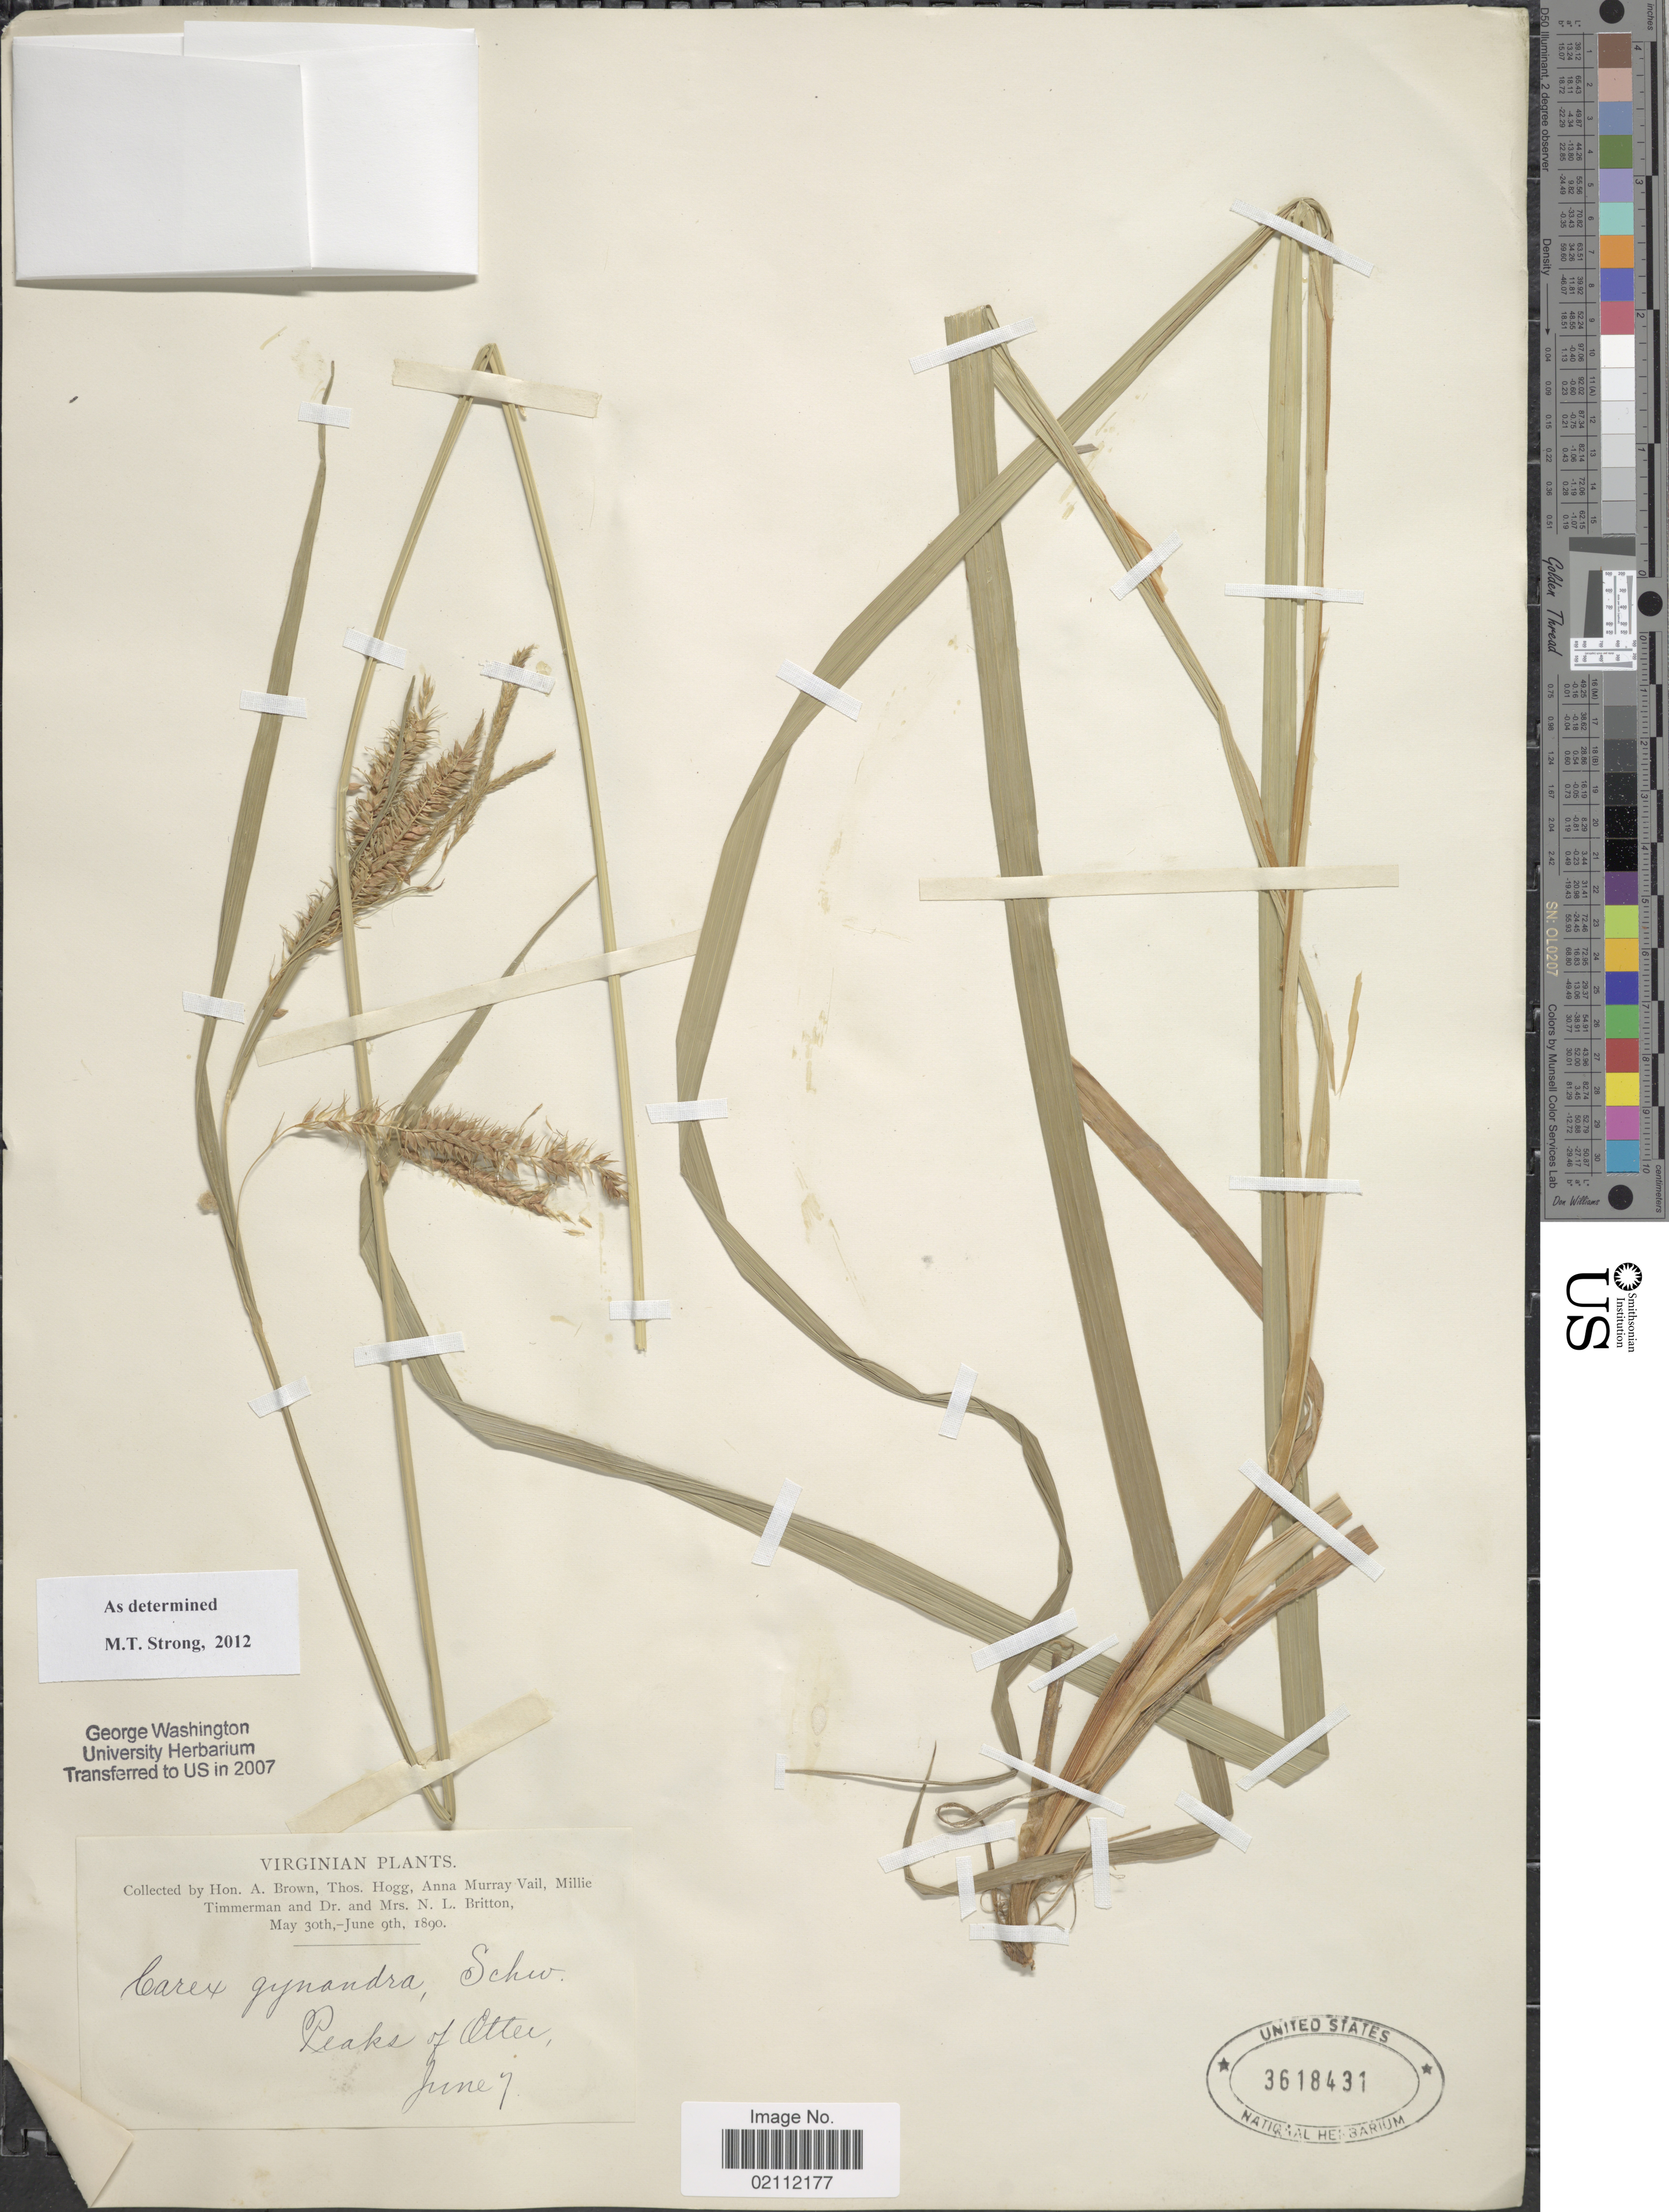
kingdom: Plantae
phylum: Tracheophyta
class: Liliopsida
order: Poales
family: Cyperaceae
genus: Carex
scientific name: Carex gynandra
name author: Schwein.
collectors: H. A. Brown, T. Hogg, A. Vail, M. Timmerman & et al.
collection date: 1890-06-07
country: United States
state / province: Virginia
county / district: Bedford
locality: Peaks of Otter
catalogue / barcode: US 3618431